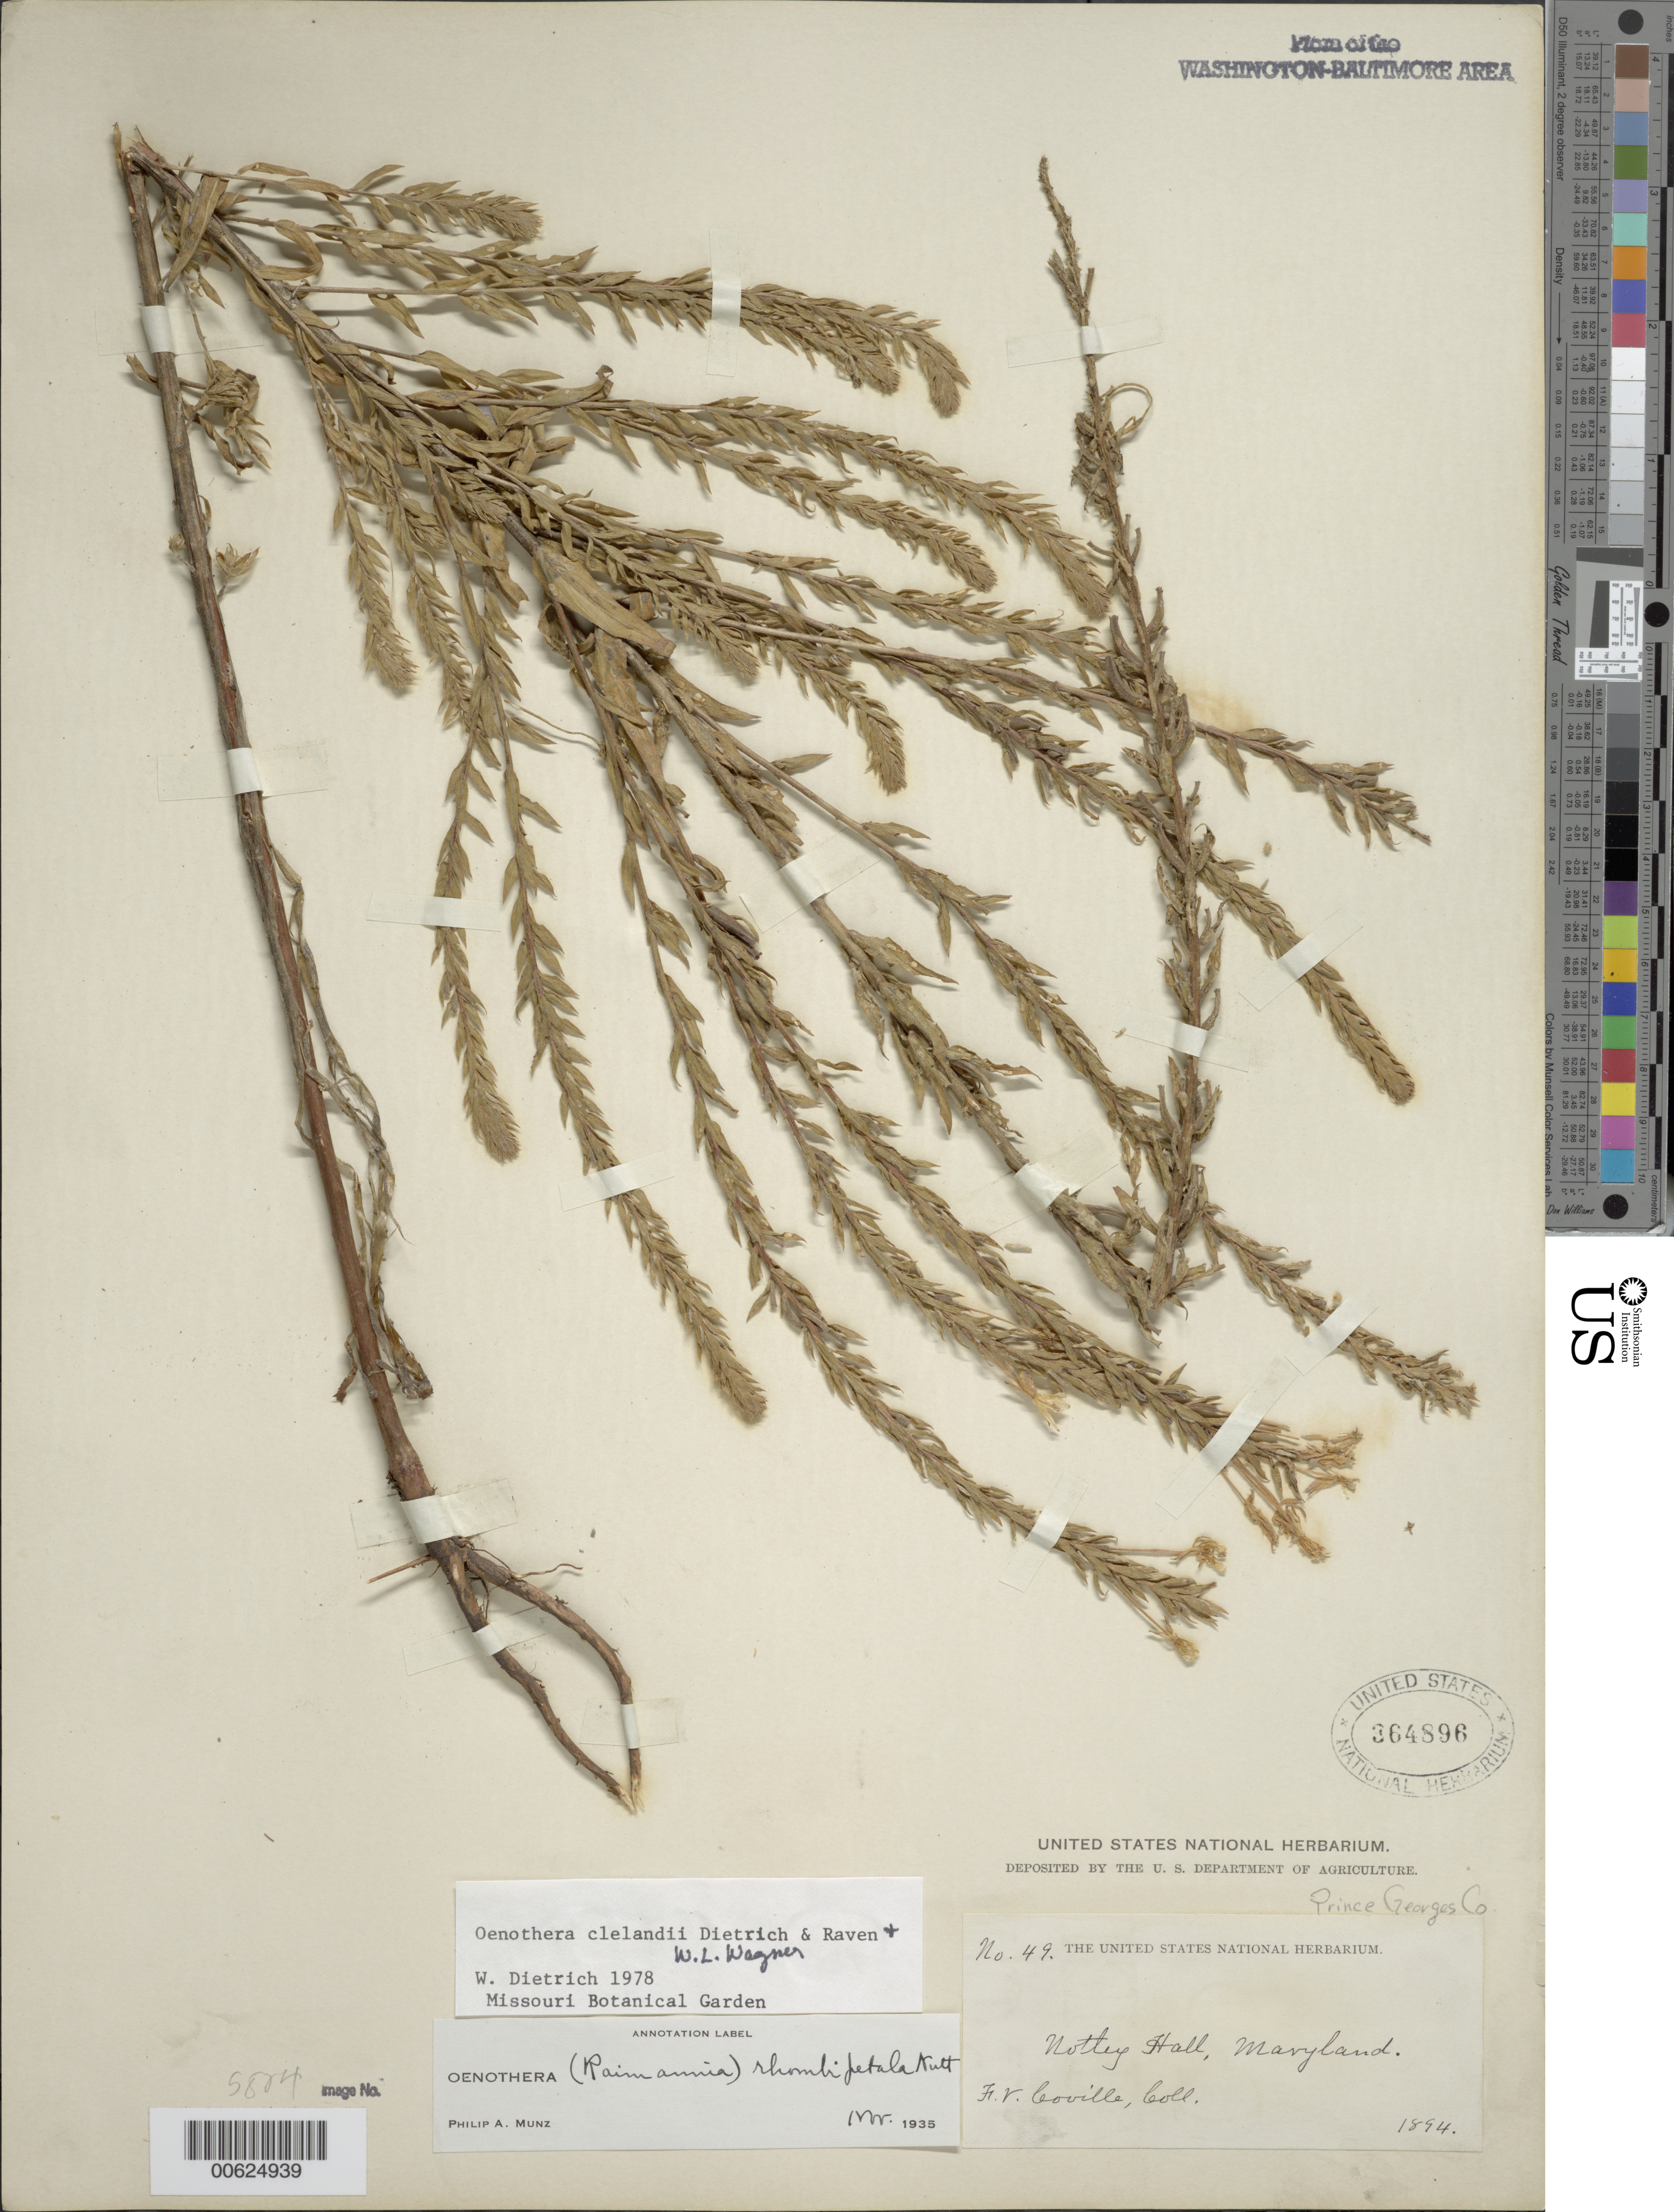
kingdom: Plantae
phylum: Tracheophyta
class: Magnoliopsida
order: Myrtales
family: Onagraceae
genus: Oenothera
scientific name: Oenothera clelandii W. Dietr., P.H. Raven & W.L. Wagner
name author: W. Dietr. et al.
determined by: Dietrich, W.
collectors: F. V. Coville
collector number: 49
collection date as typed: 1894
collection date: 1894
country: United States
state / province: Maryland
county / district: Prince George's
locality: Notley Hall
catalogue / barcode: US 364896